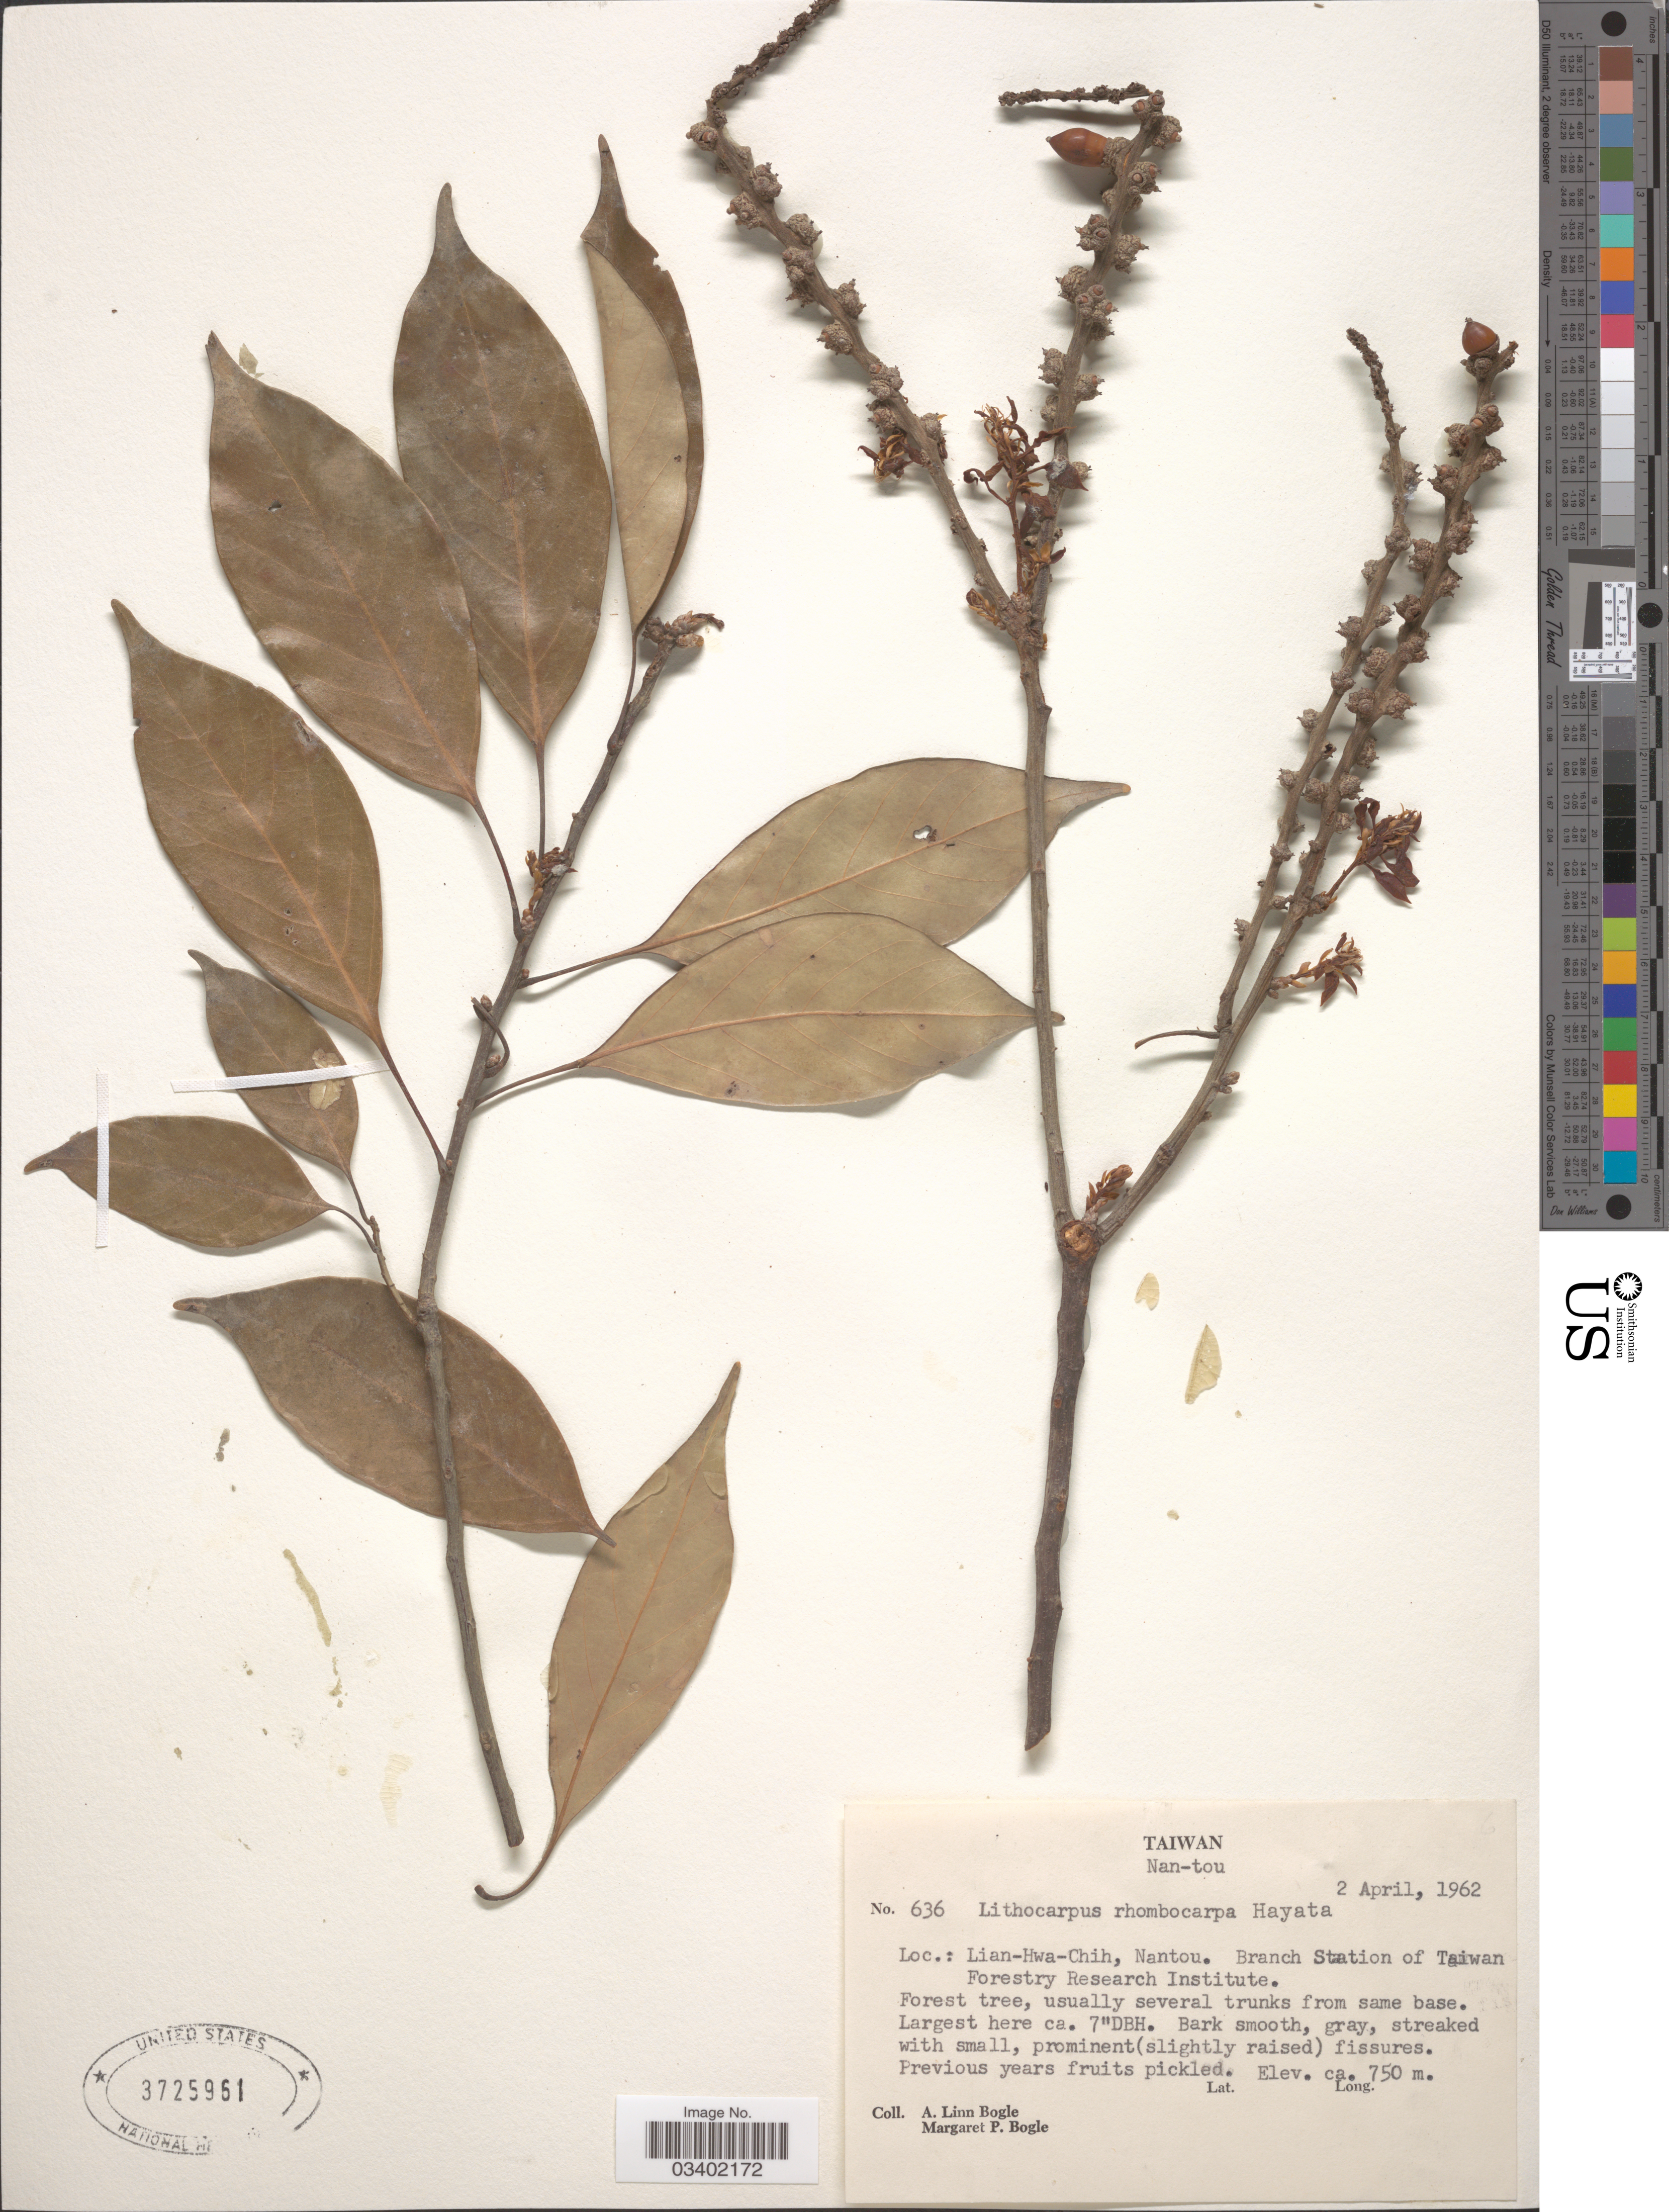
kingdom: Plantae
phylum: Tracheophyta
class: Magnoliopsida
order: Fagales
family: Betulaceae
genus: Betula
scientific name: Betula rhombocarpus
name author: (Hayata) Hayata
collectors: Bogle, A.L. & M. Bogle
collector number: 636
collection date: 1962-04-02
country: Taiwan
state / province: Nantou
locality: Nan-tou. Lian-Hwa-Chih. Branch Station of Taiwan Forestry Research Institute.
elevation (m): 750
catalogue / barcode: US 3725961